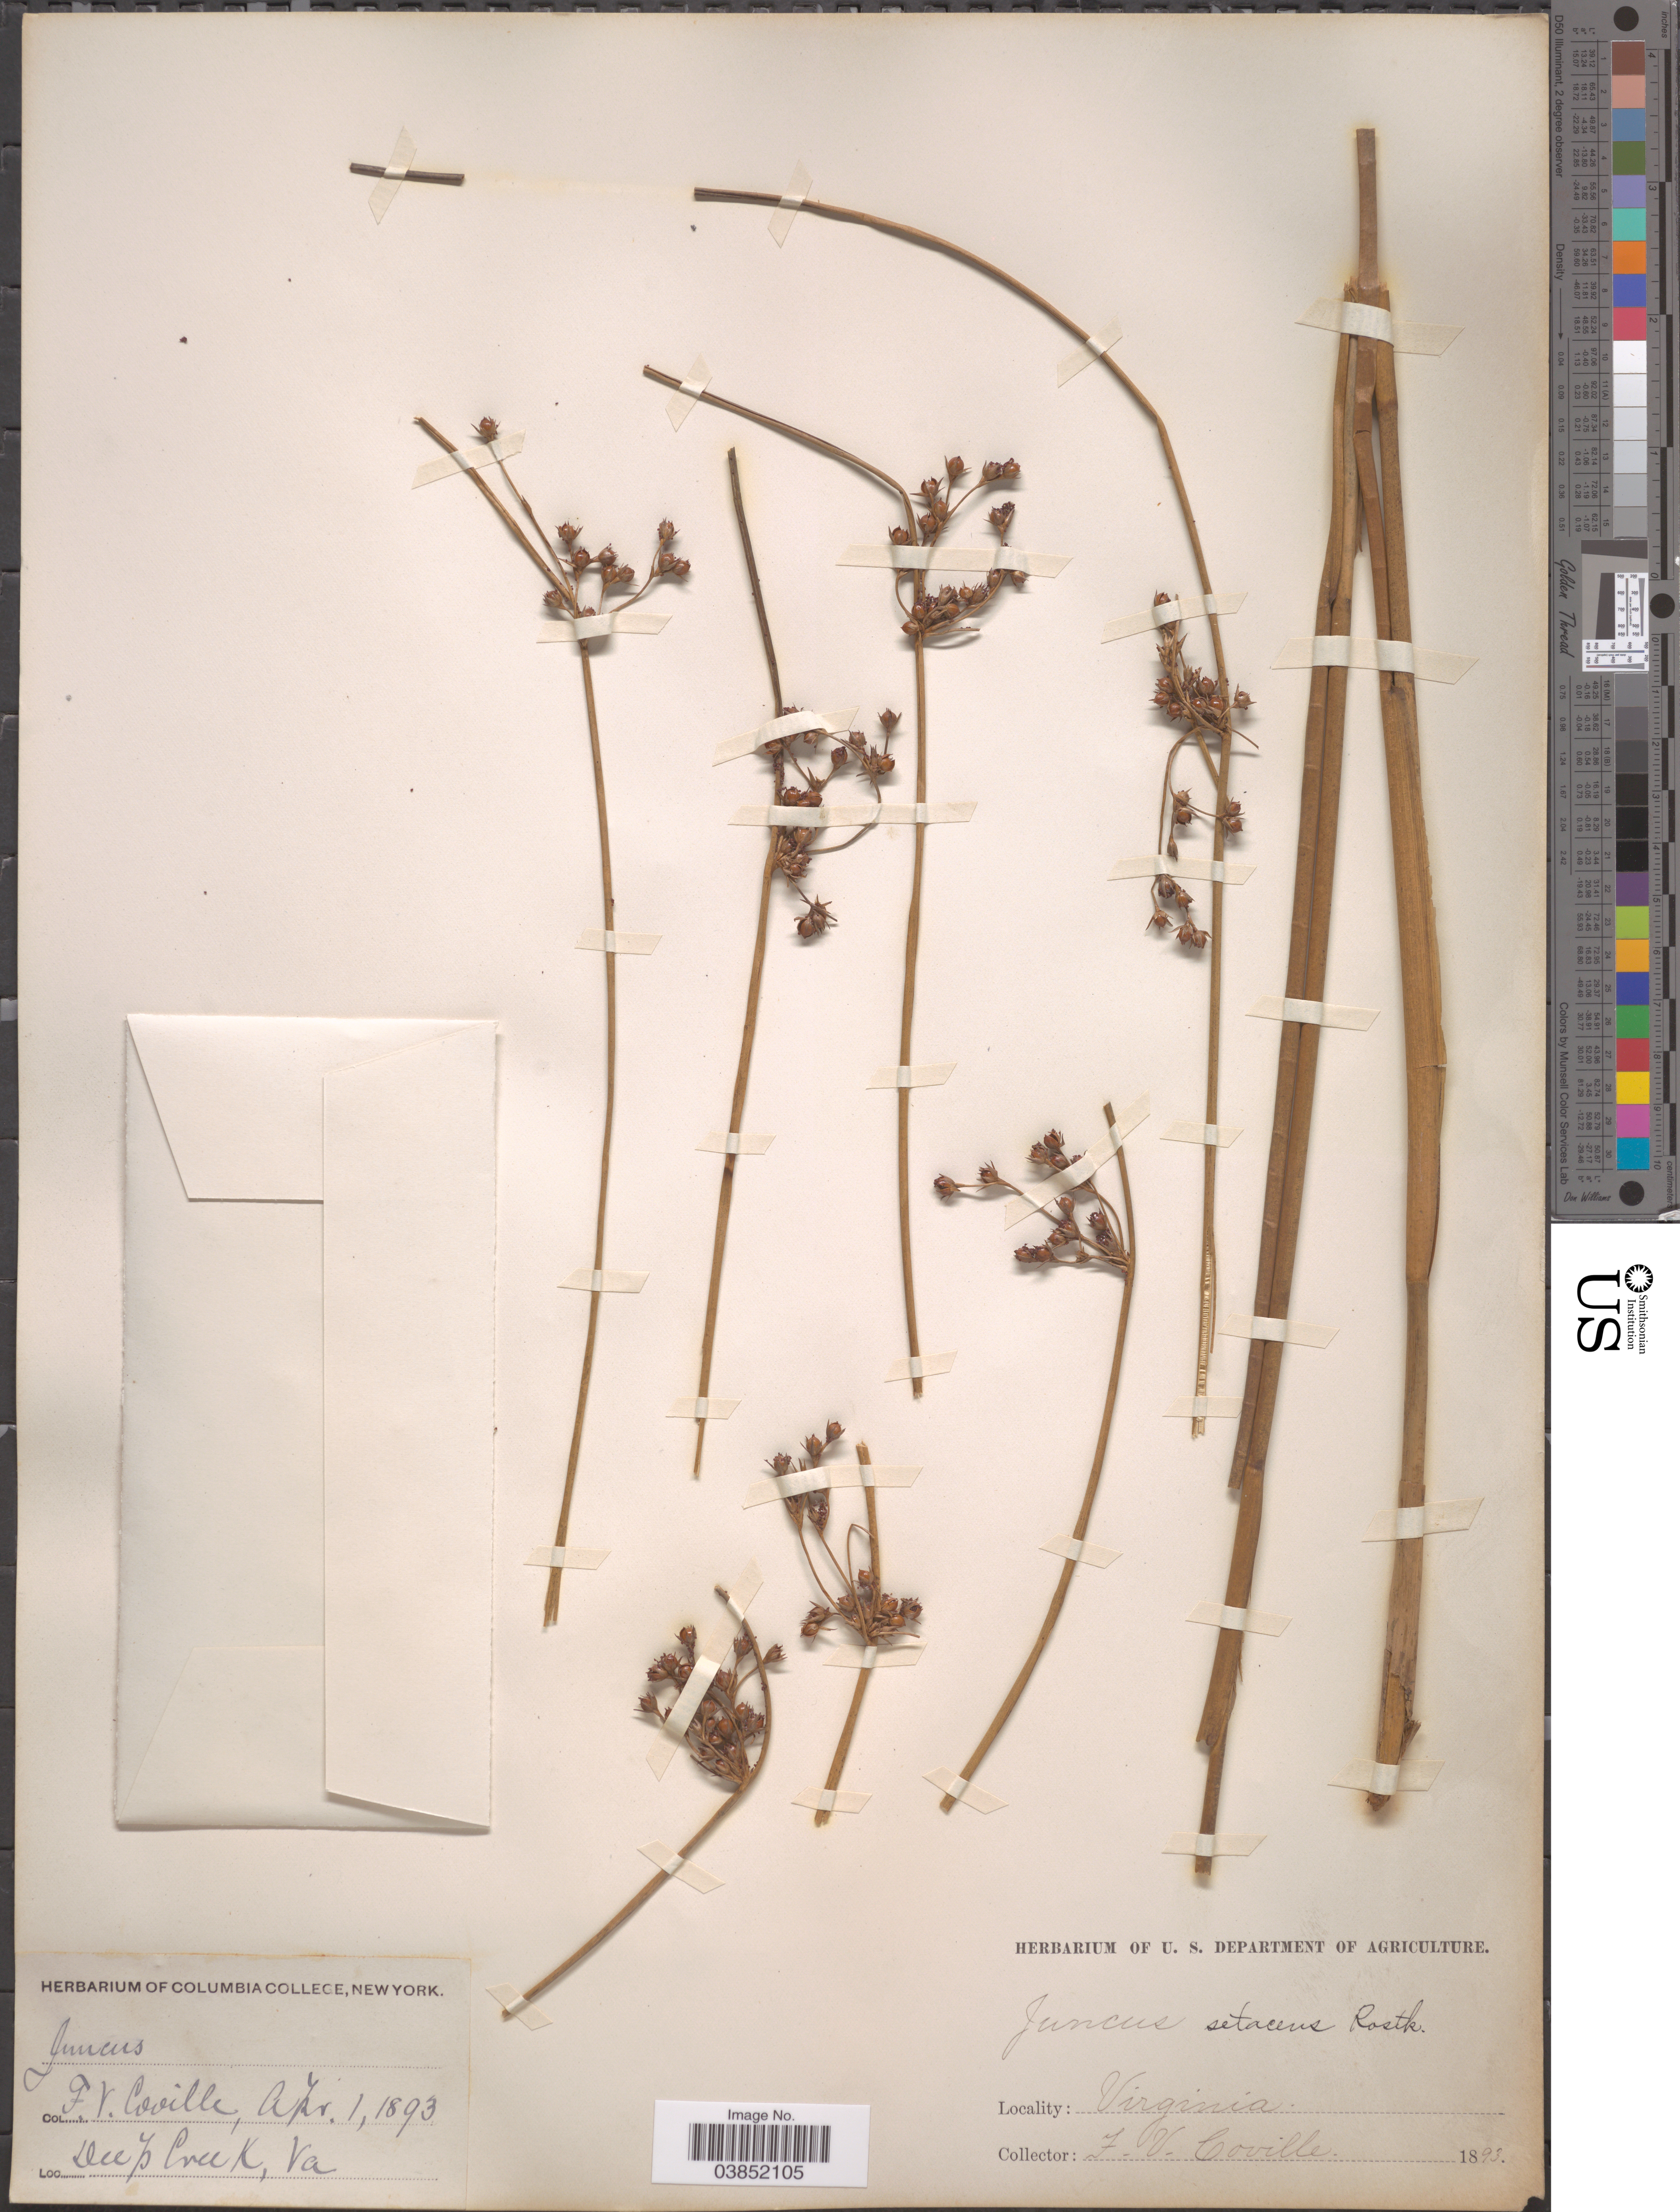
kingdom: Plantae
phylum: Tracheophyta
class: Liliopsida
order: Poales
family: Juncaceae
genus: Juncus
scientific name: Juncus coriaceus Mack.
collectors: F. V. Coville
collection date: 1893-04-01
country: United States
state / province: Virginia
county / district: City of Norfolk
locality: Deep Creek.